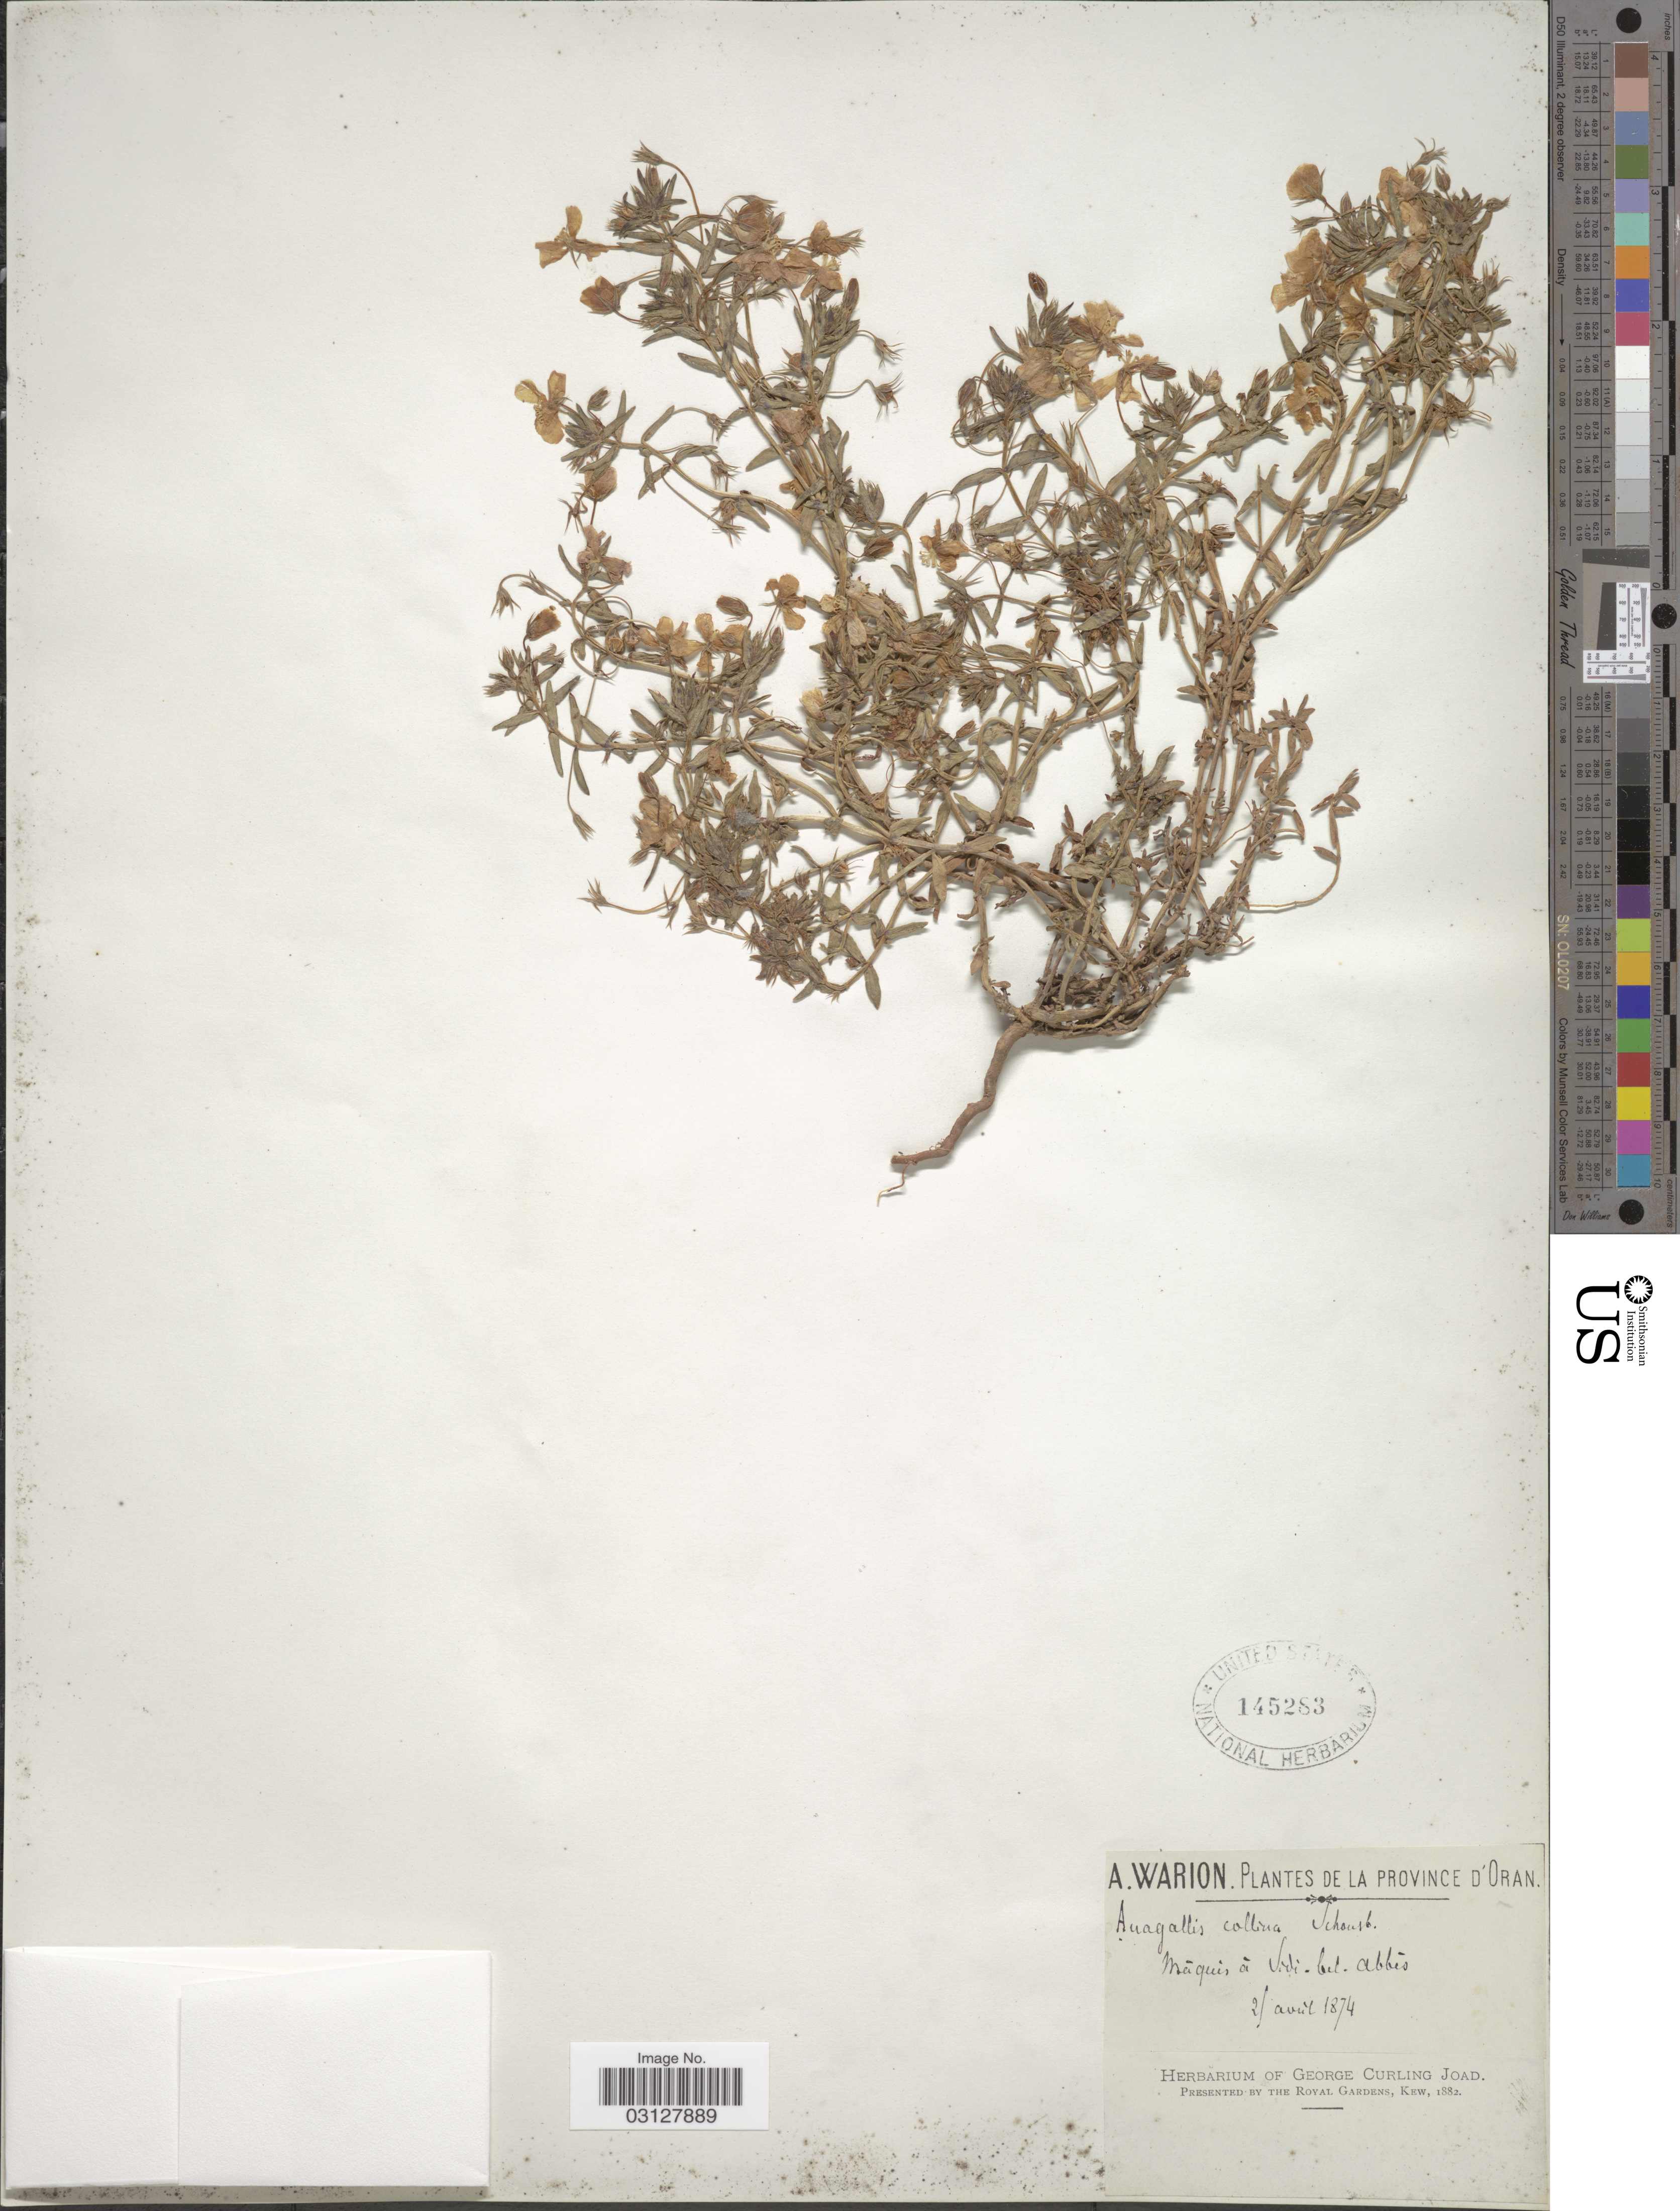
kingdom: Plantae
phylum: Tracheophyta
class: Magnoliopsida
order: Ericales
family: Primulaceae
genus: Anagallis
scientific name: Anagallis latifolia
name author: L.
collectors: A. Warion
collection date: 1874-04-02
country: Algeria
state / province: Oran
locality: Máquis à Vidi-bel-Abbis.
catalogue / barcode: US 145283